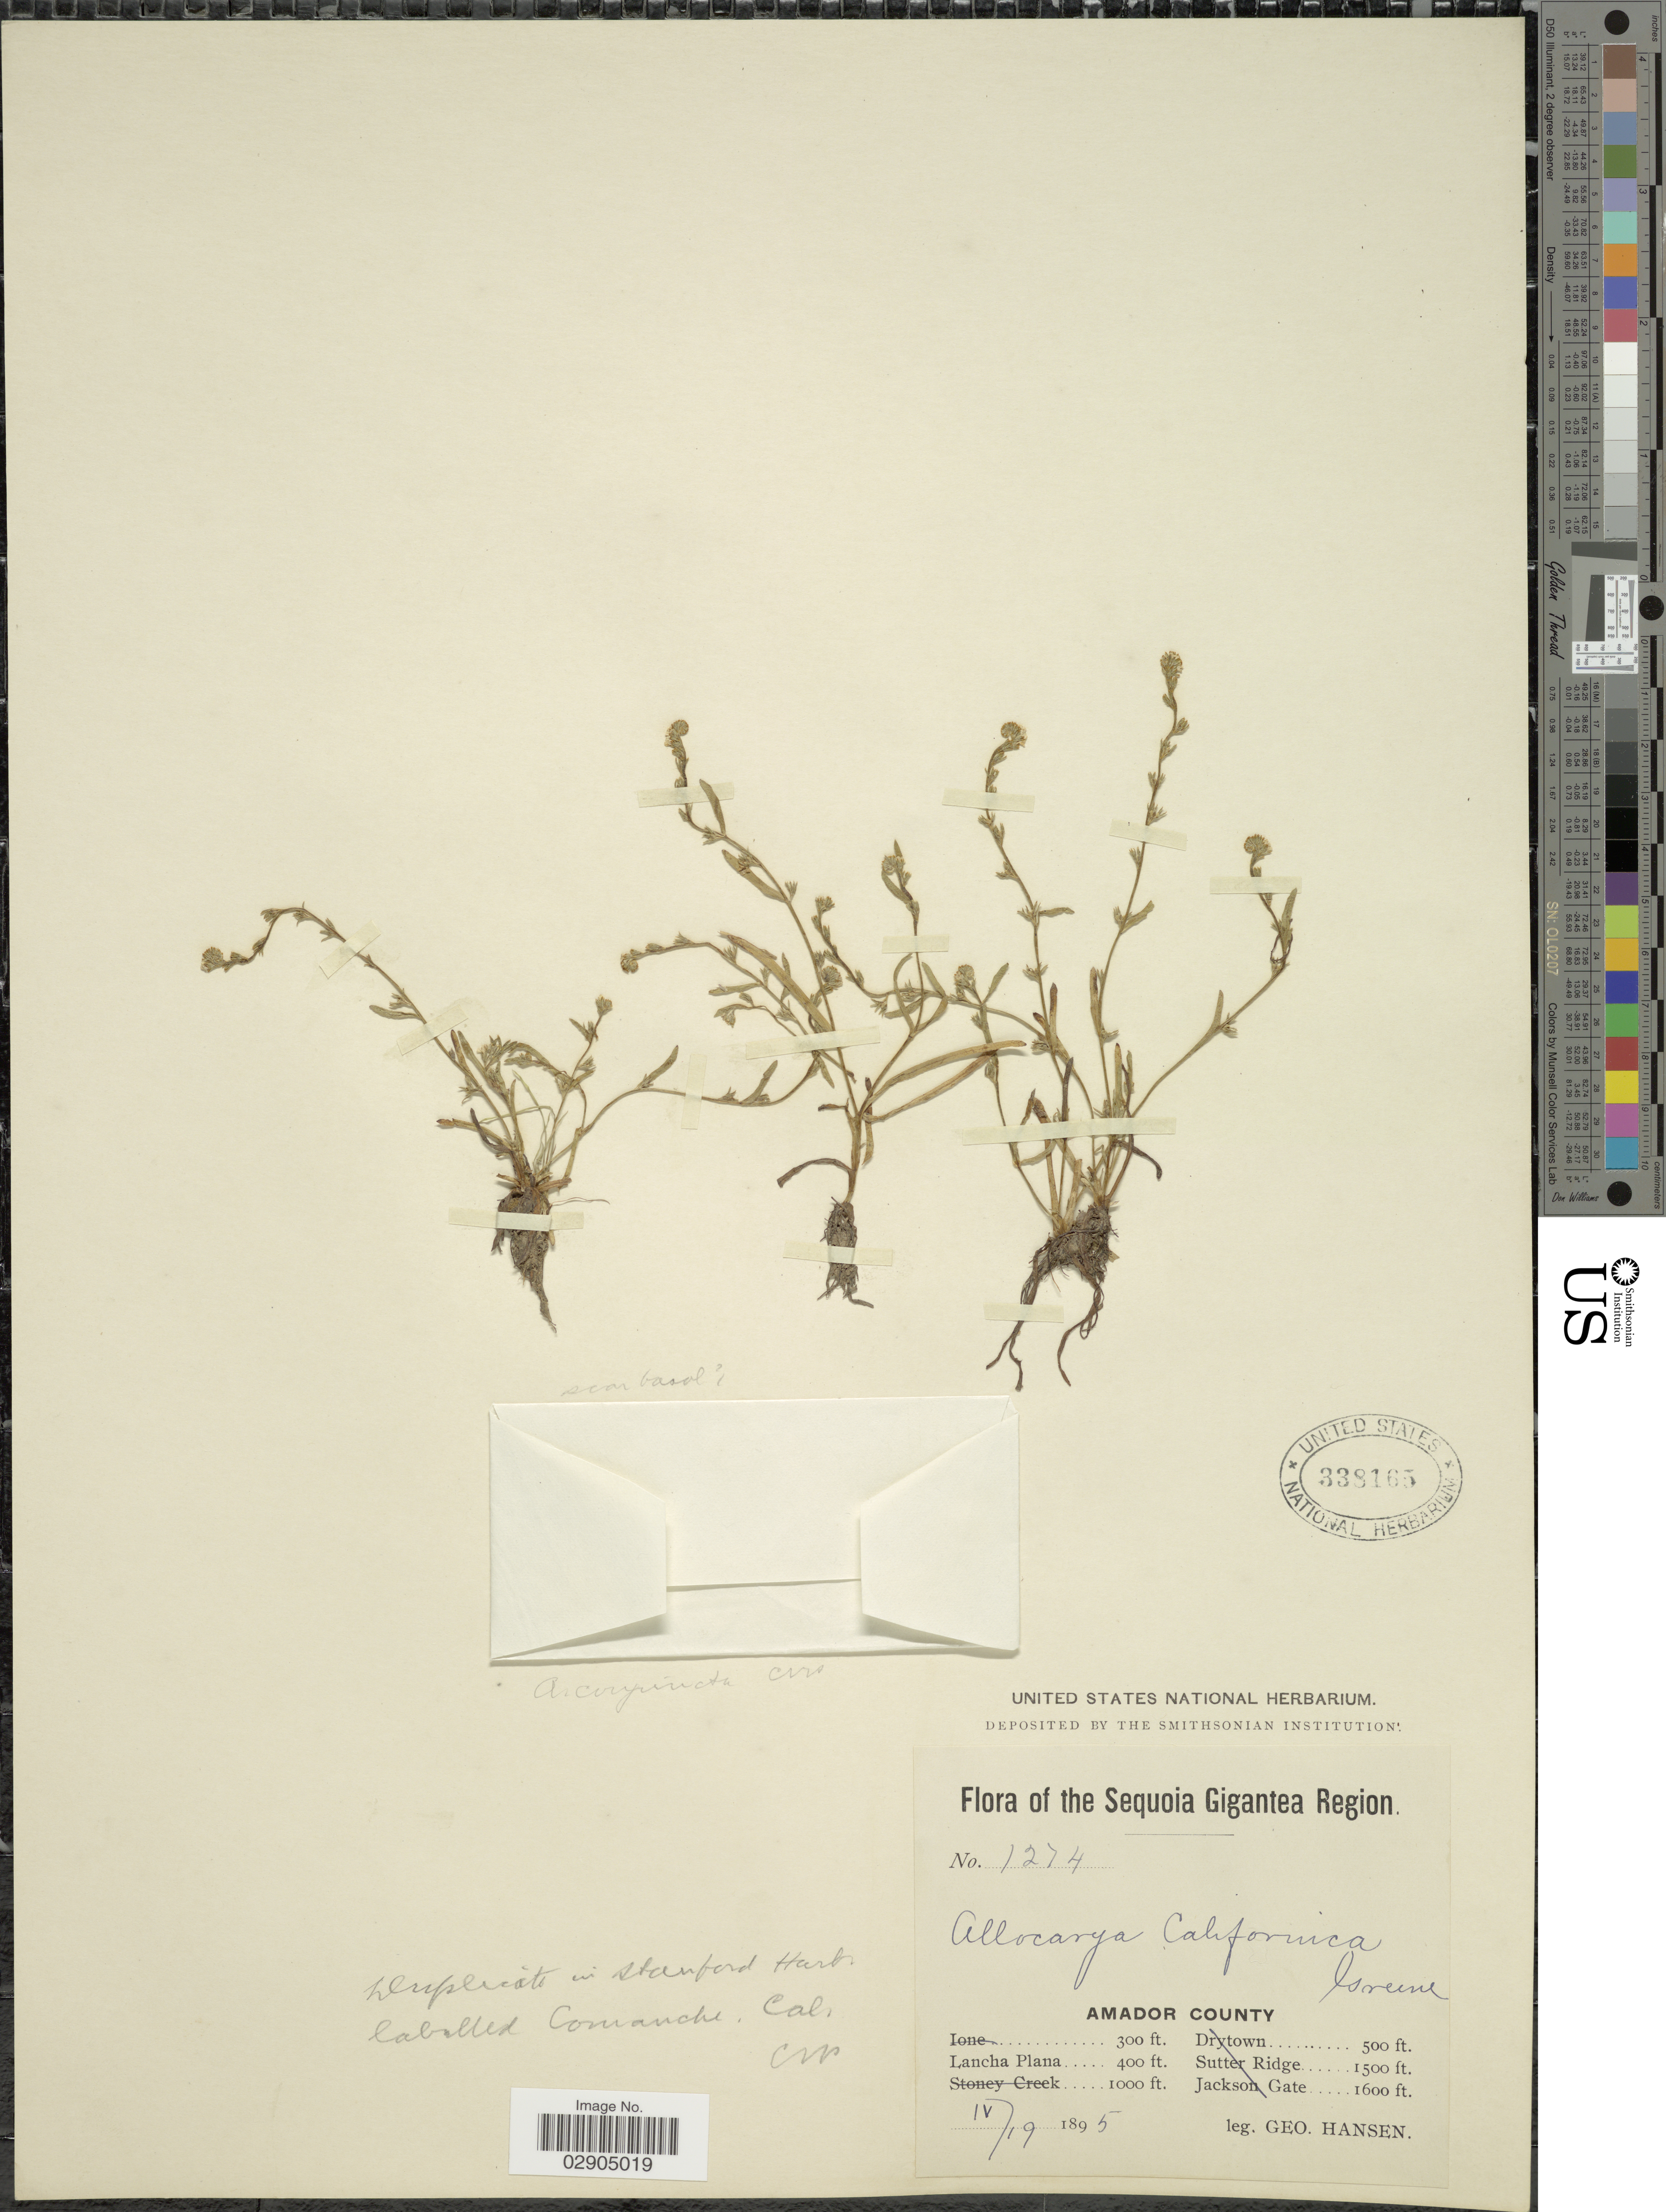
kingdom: Plantae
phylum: Tracheophyta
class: Magnoliopsida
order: Boraginales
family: Boraginaceae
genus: Allocarya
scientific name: Allocarya conjuncta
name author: Piper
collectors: G. Hansen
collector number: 1274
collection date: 1895-04-19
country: United States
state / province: California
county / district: Amador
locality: The Sequoia Gigantea Region. Amador County. Lancha Plana.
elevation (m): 122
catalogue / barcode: US 338165